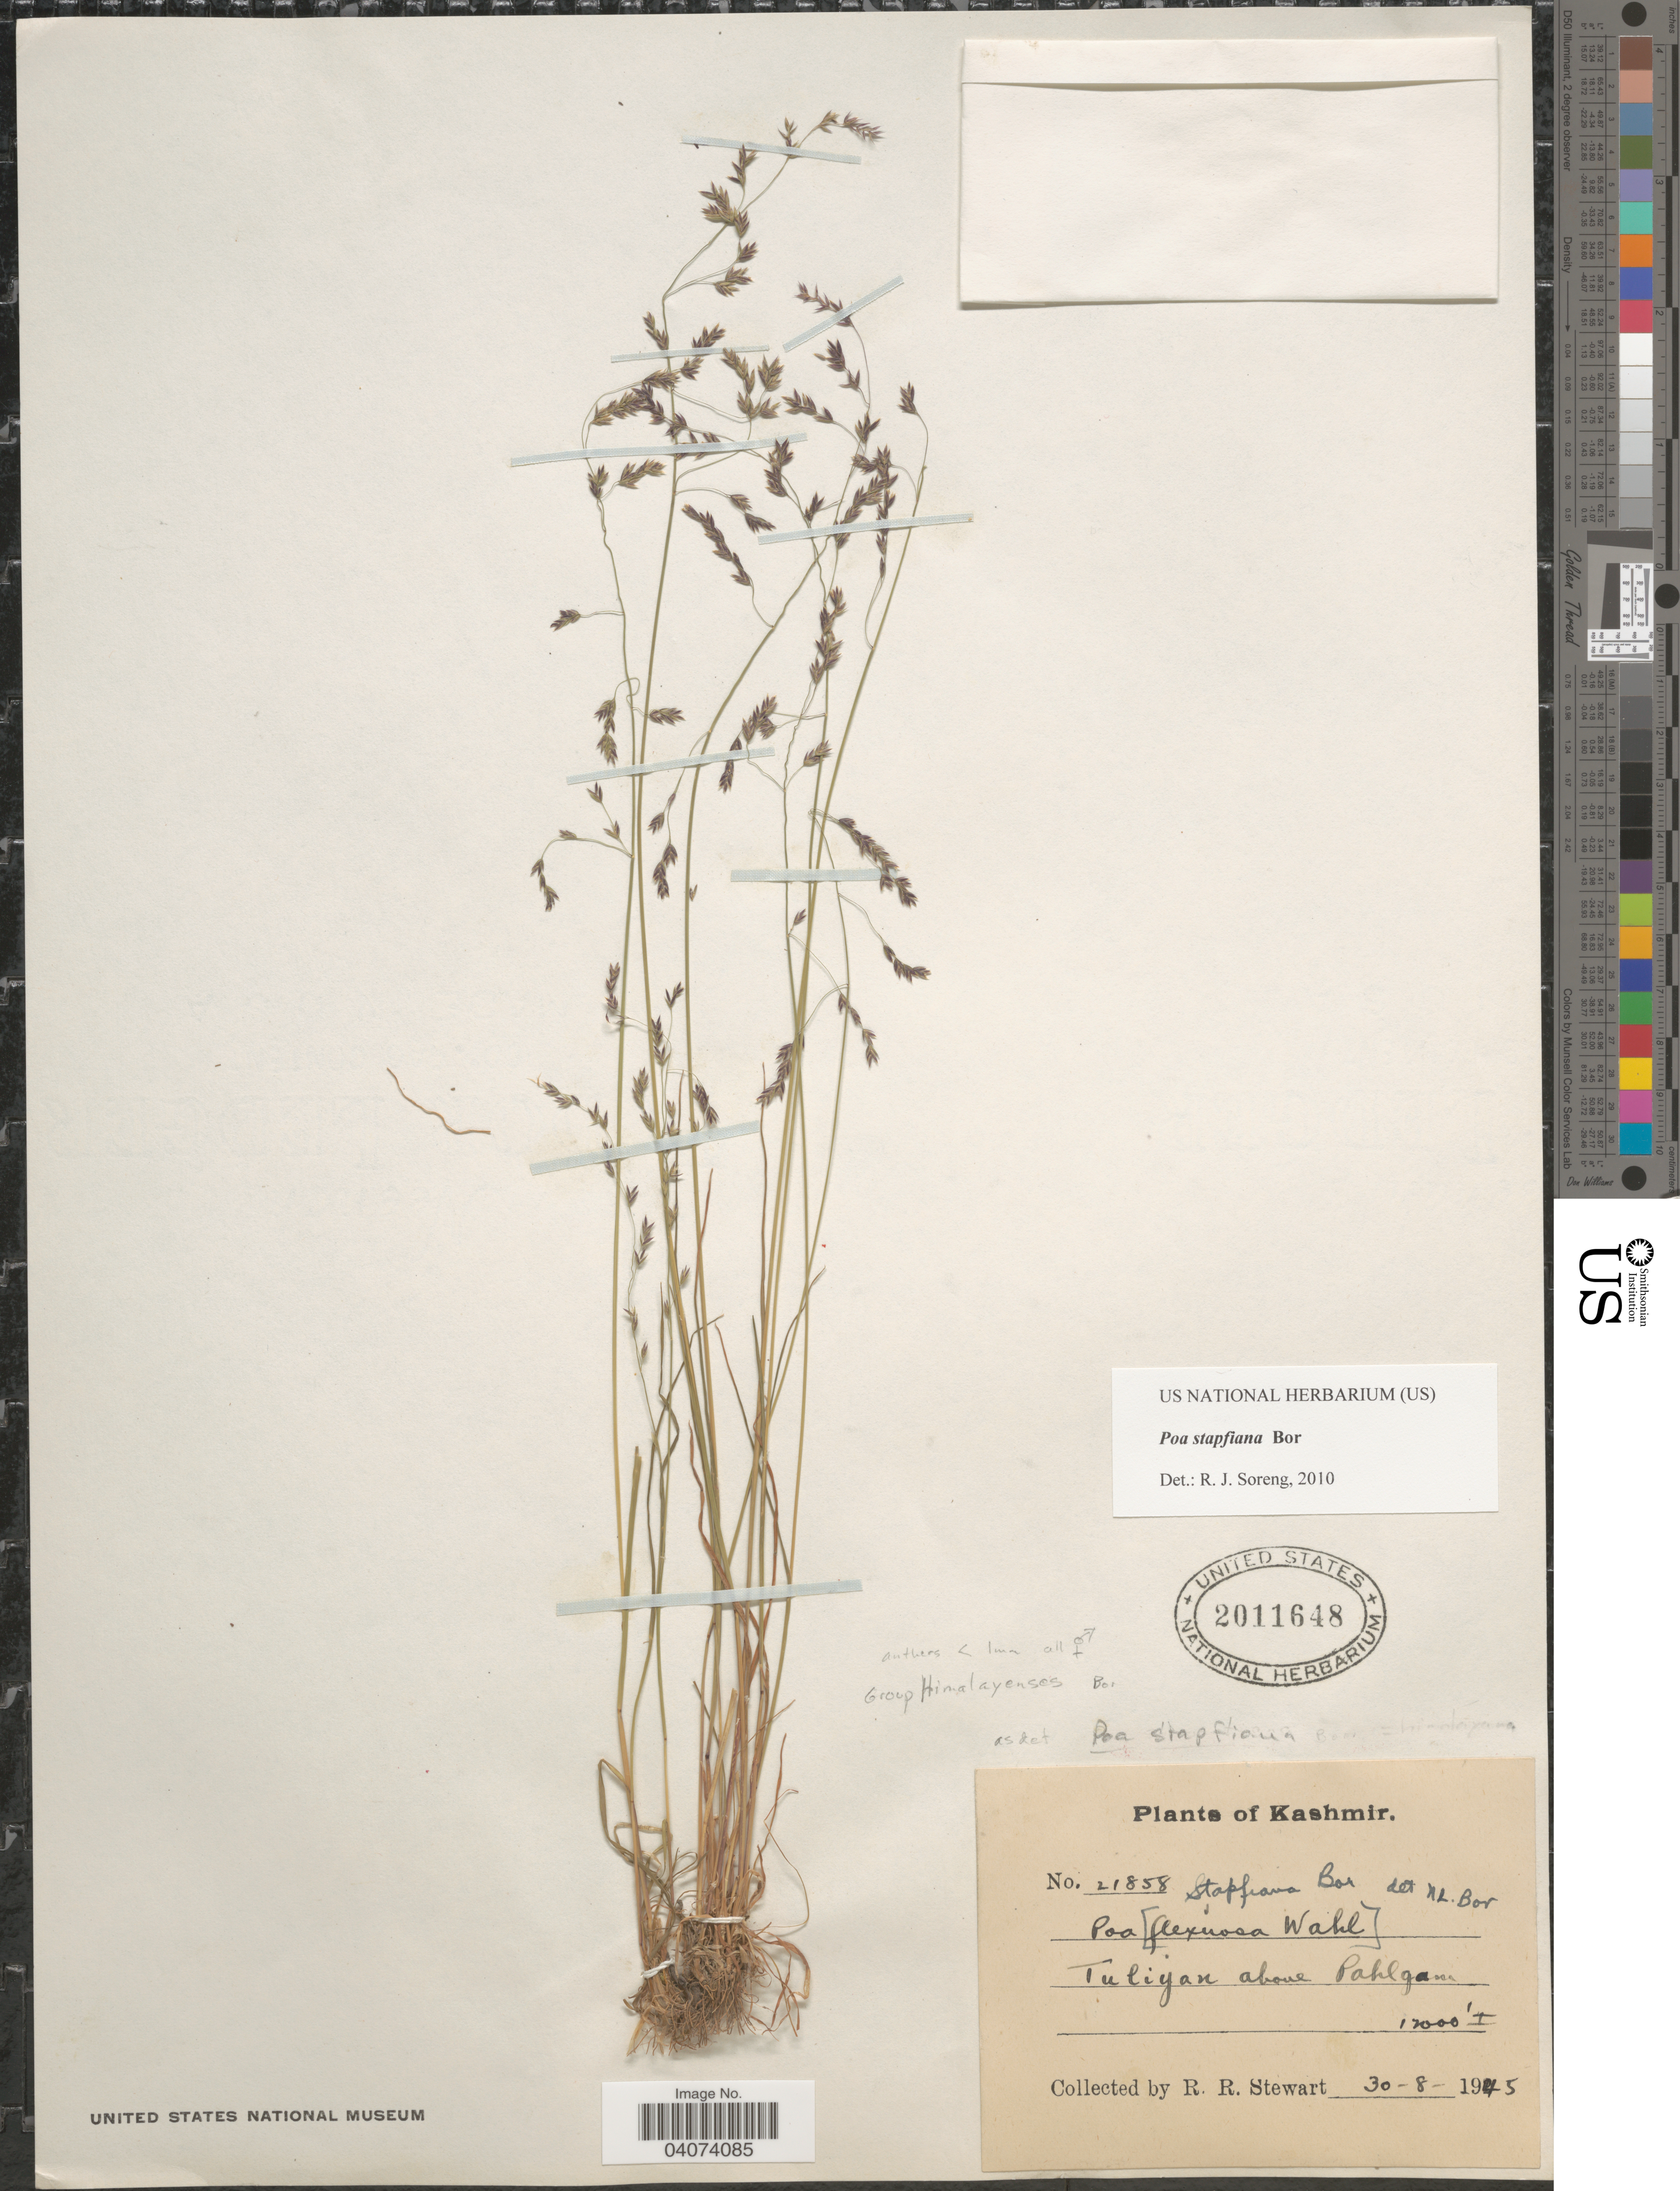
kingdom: Plantae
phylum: Tracheophyta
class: Liliopsida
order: Poales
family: Poaceae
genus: Poa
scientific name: Poa sterilis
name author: M. Bieb.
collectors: R. Stewart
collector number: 21858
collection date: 1945-08-30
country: India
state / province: Jammu and Kashmir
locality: Tuliyan above Pahlgam. Kashmir.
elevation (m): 3658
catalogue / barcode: US 2011648